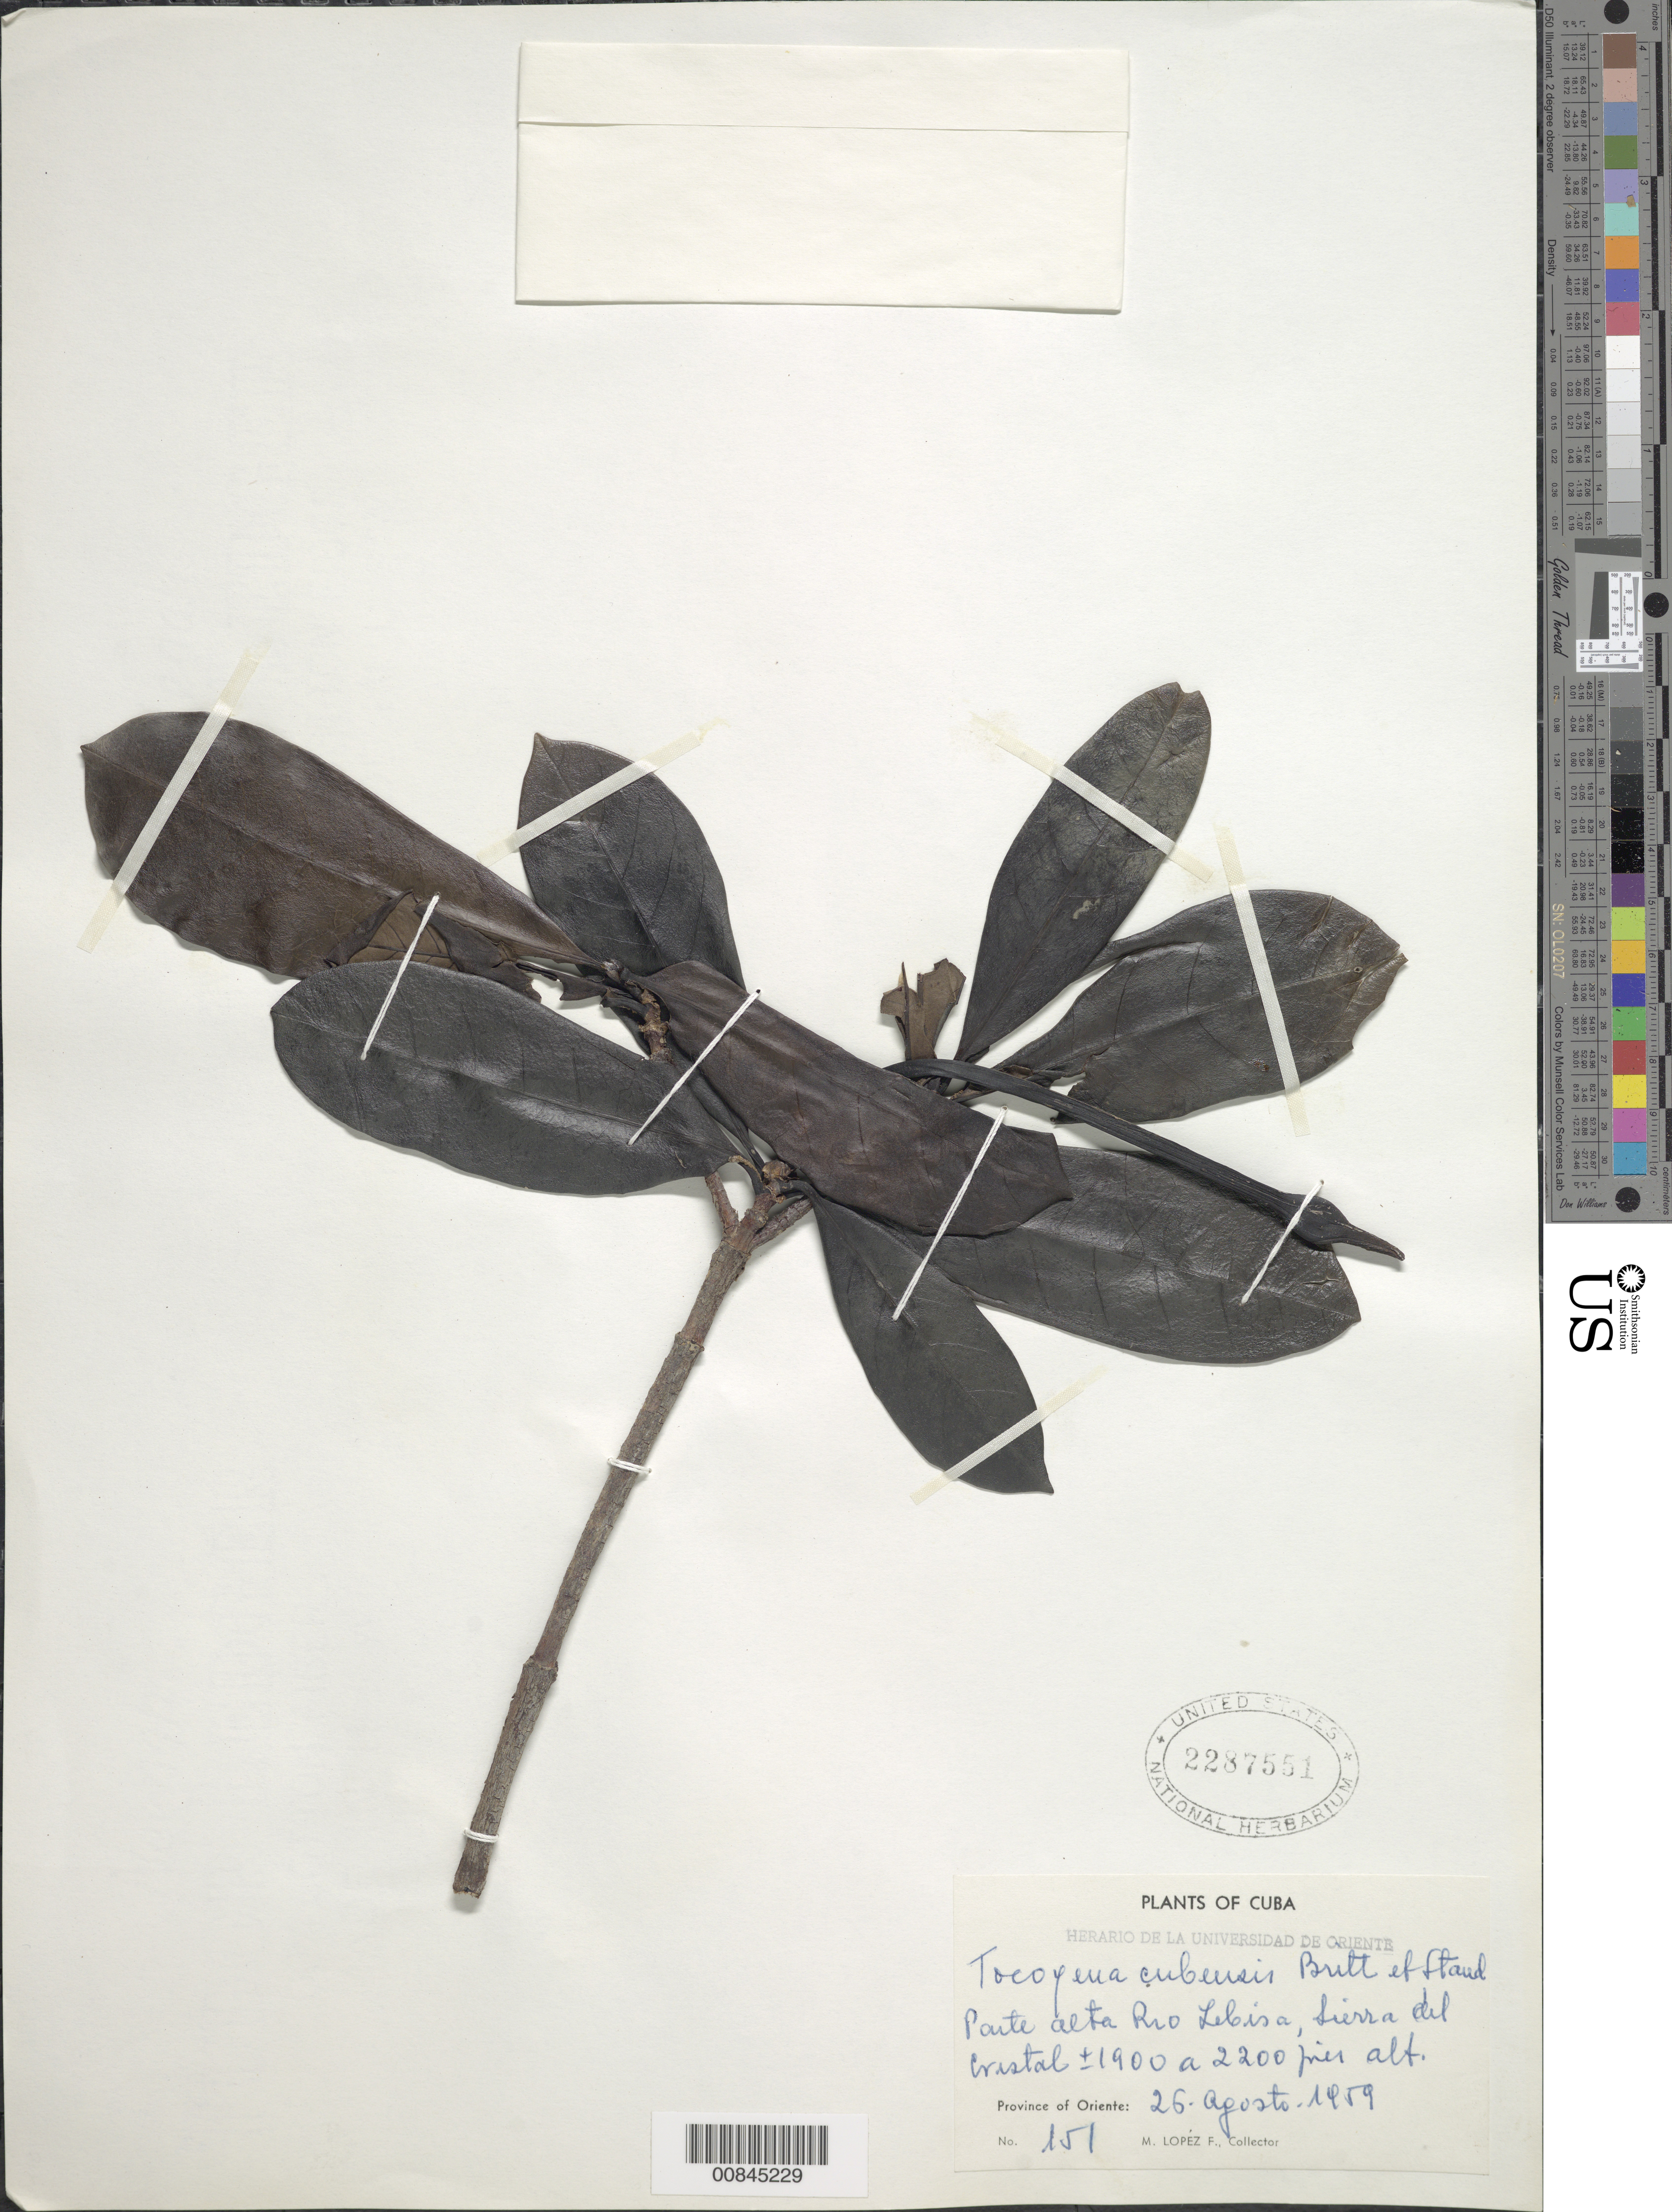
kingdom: Plantae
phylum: Tracheophyta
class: Magnoliopsida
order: Gentianales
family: Rubiaceae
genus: Tocoyena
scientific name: Tocoyena cubensis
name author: Britton ex Standl.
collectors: M. López Figueiras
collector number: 151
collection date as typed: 26 Apo 1959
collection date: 1959-04-26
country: Cuba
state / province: Oriente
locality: Parte alta Rio Lebisa (sp?), Sierra del Cristal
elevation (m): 579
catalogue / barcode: US 2287551